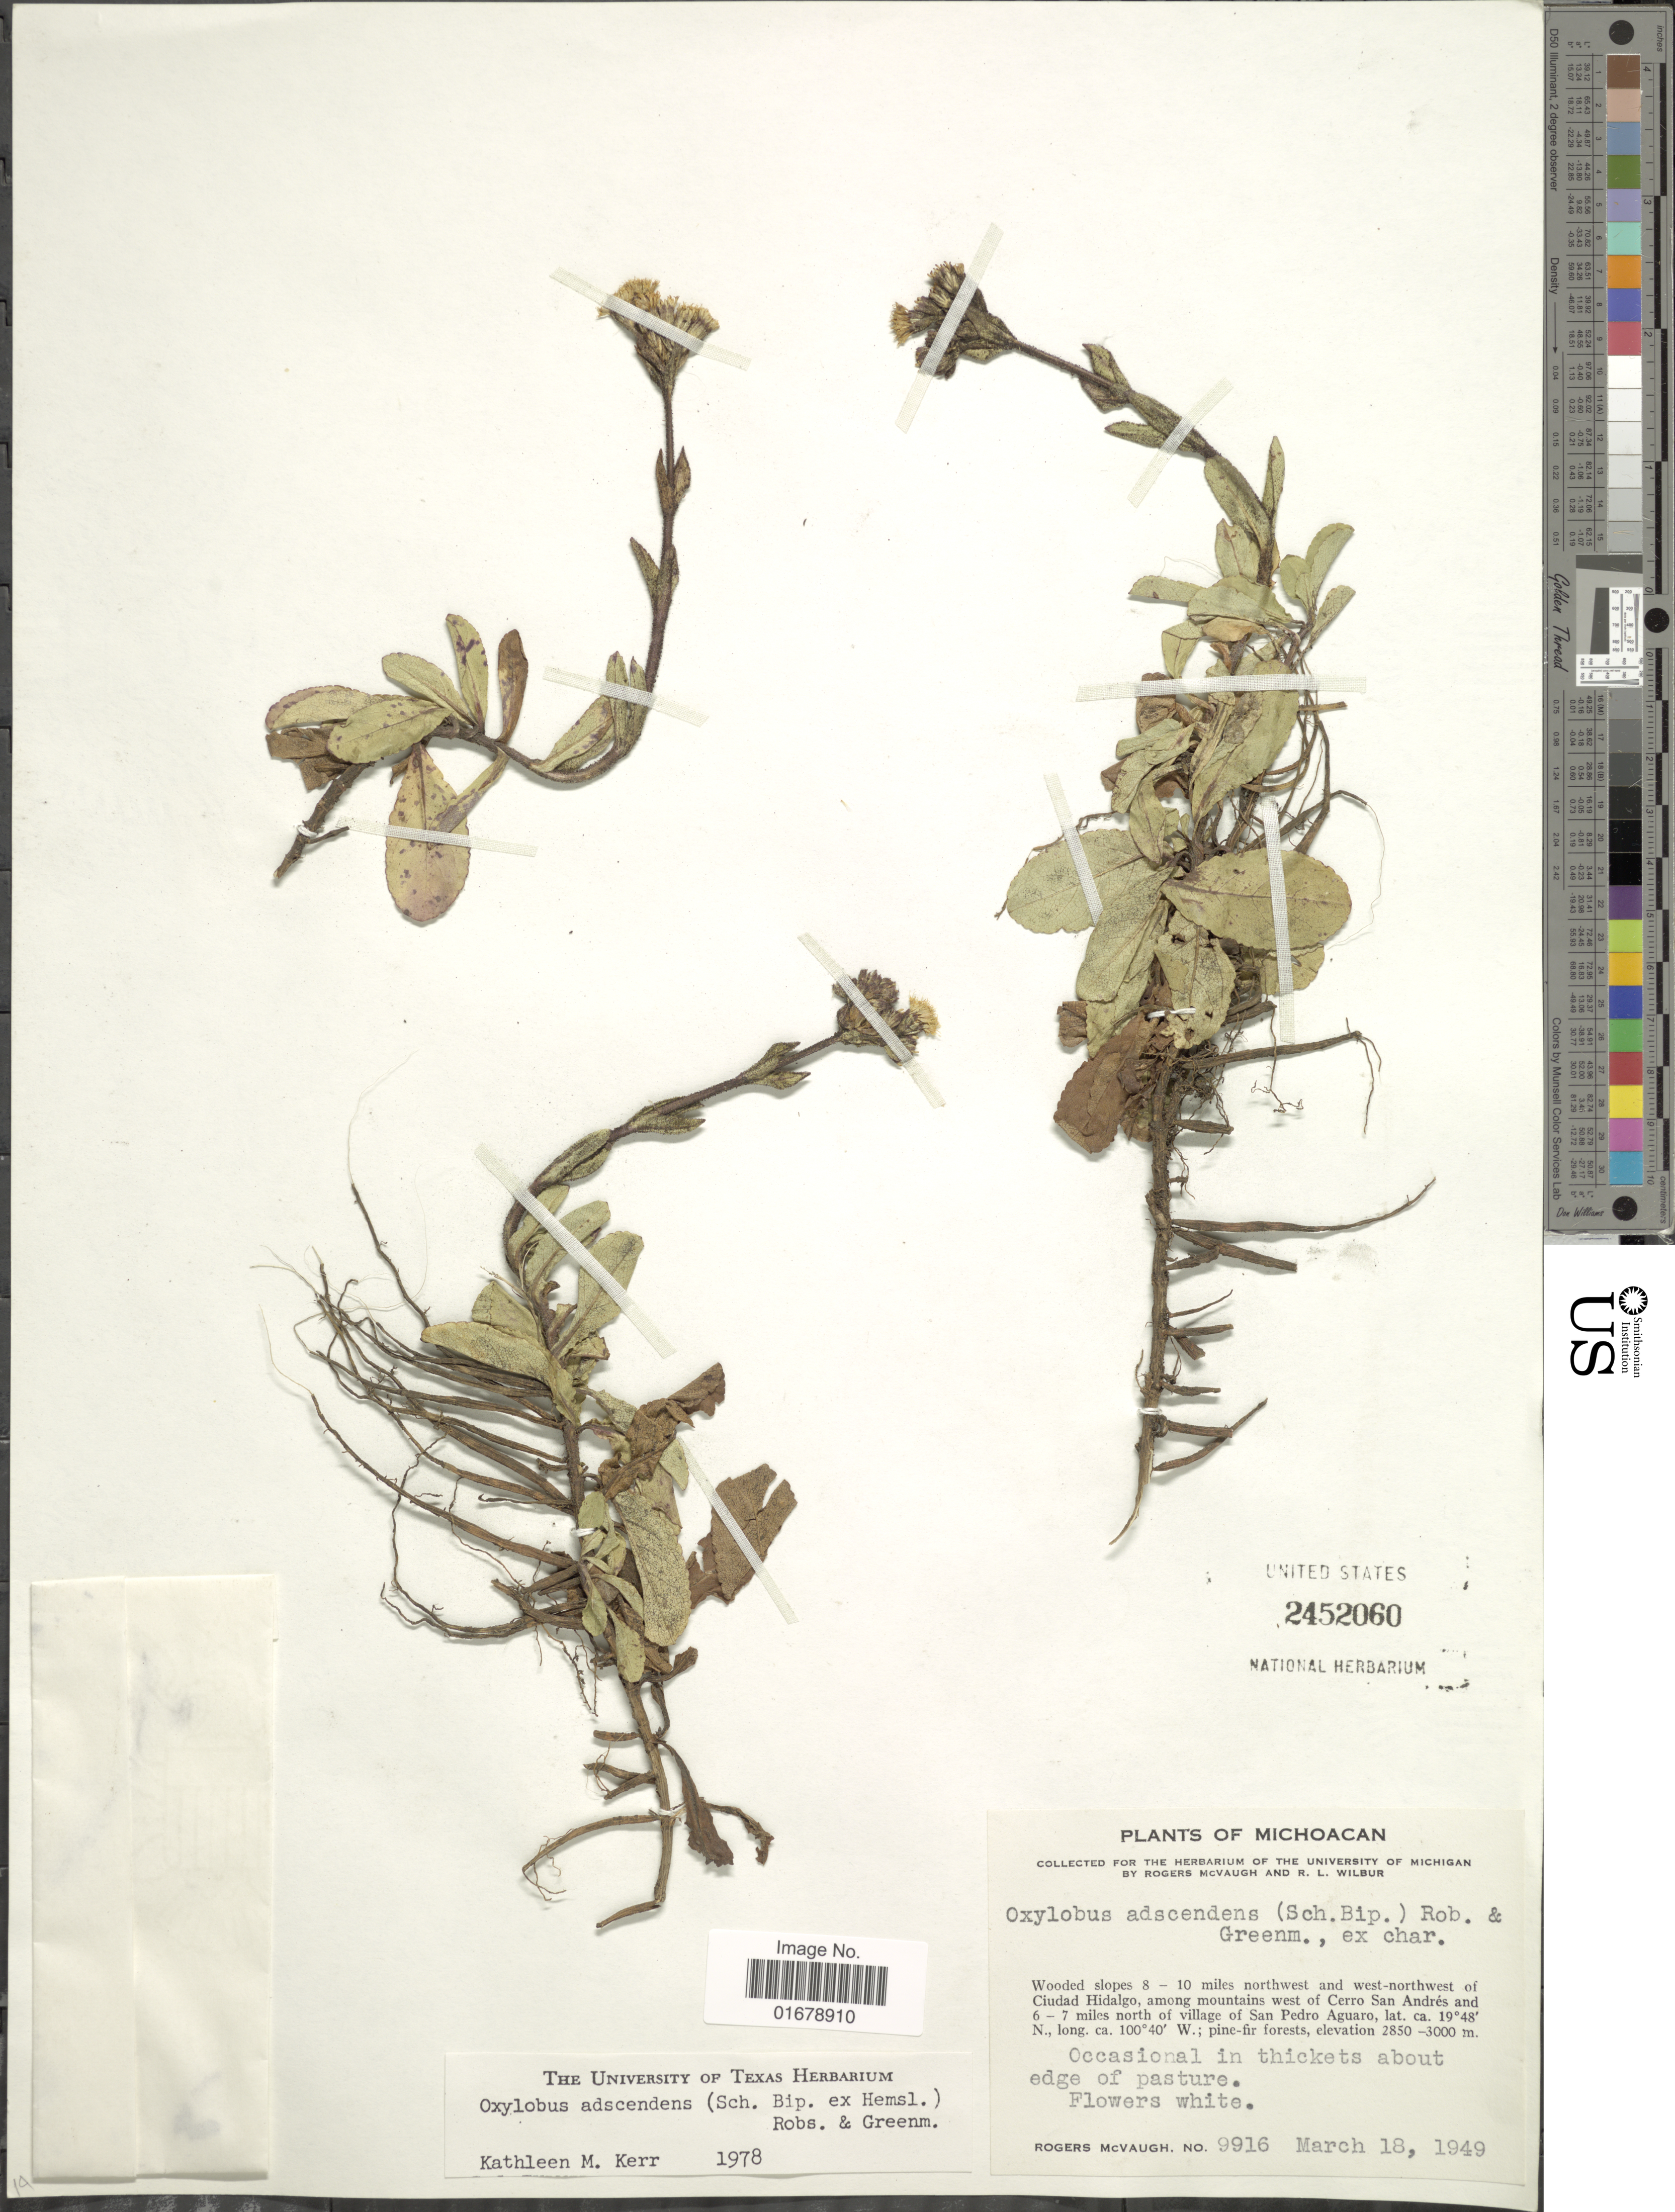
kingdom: Plantae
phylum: Tracheophyta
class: Magnoliopsida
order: Asterales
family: Asteraceae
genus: Oxylobus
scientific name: Oxylobus adscendens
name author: (Sch. Bip.) B.L. Rob. & Greenm. in B.L. Rob.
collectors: R. McVaugh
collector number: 9916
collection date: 1949-03-18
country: Mexico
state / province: Michoacán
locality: Michoacán. Wooded slopes 8-10 miles northwest and west-northwest of Ciudad Hidalgo, among mountains west of Cerro San Andres and 6-7 miles north of village of San Pedro Aguarro,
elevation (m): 2850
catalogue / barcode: US 2452060